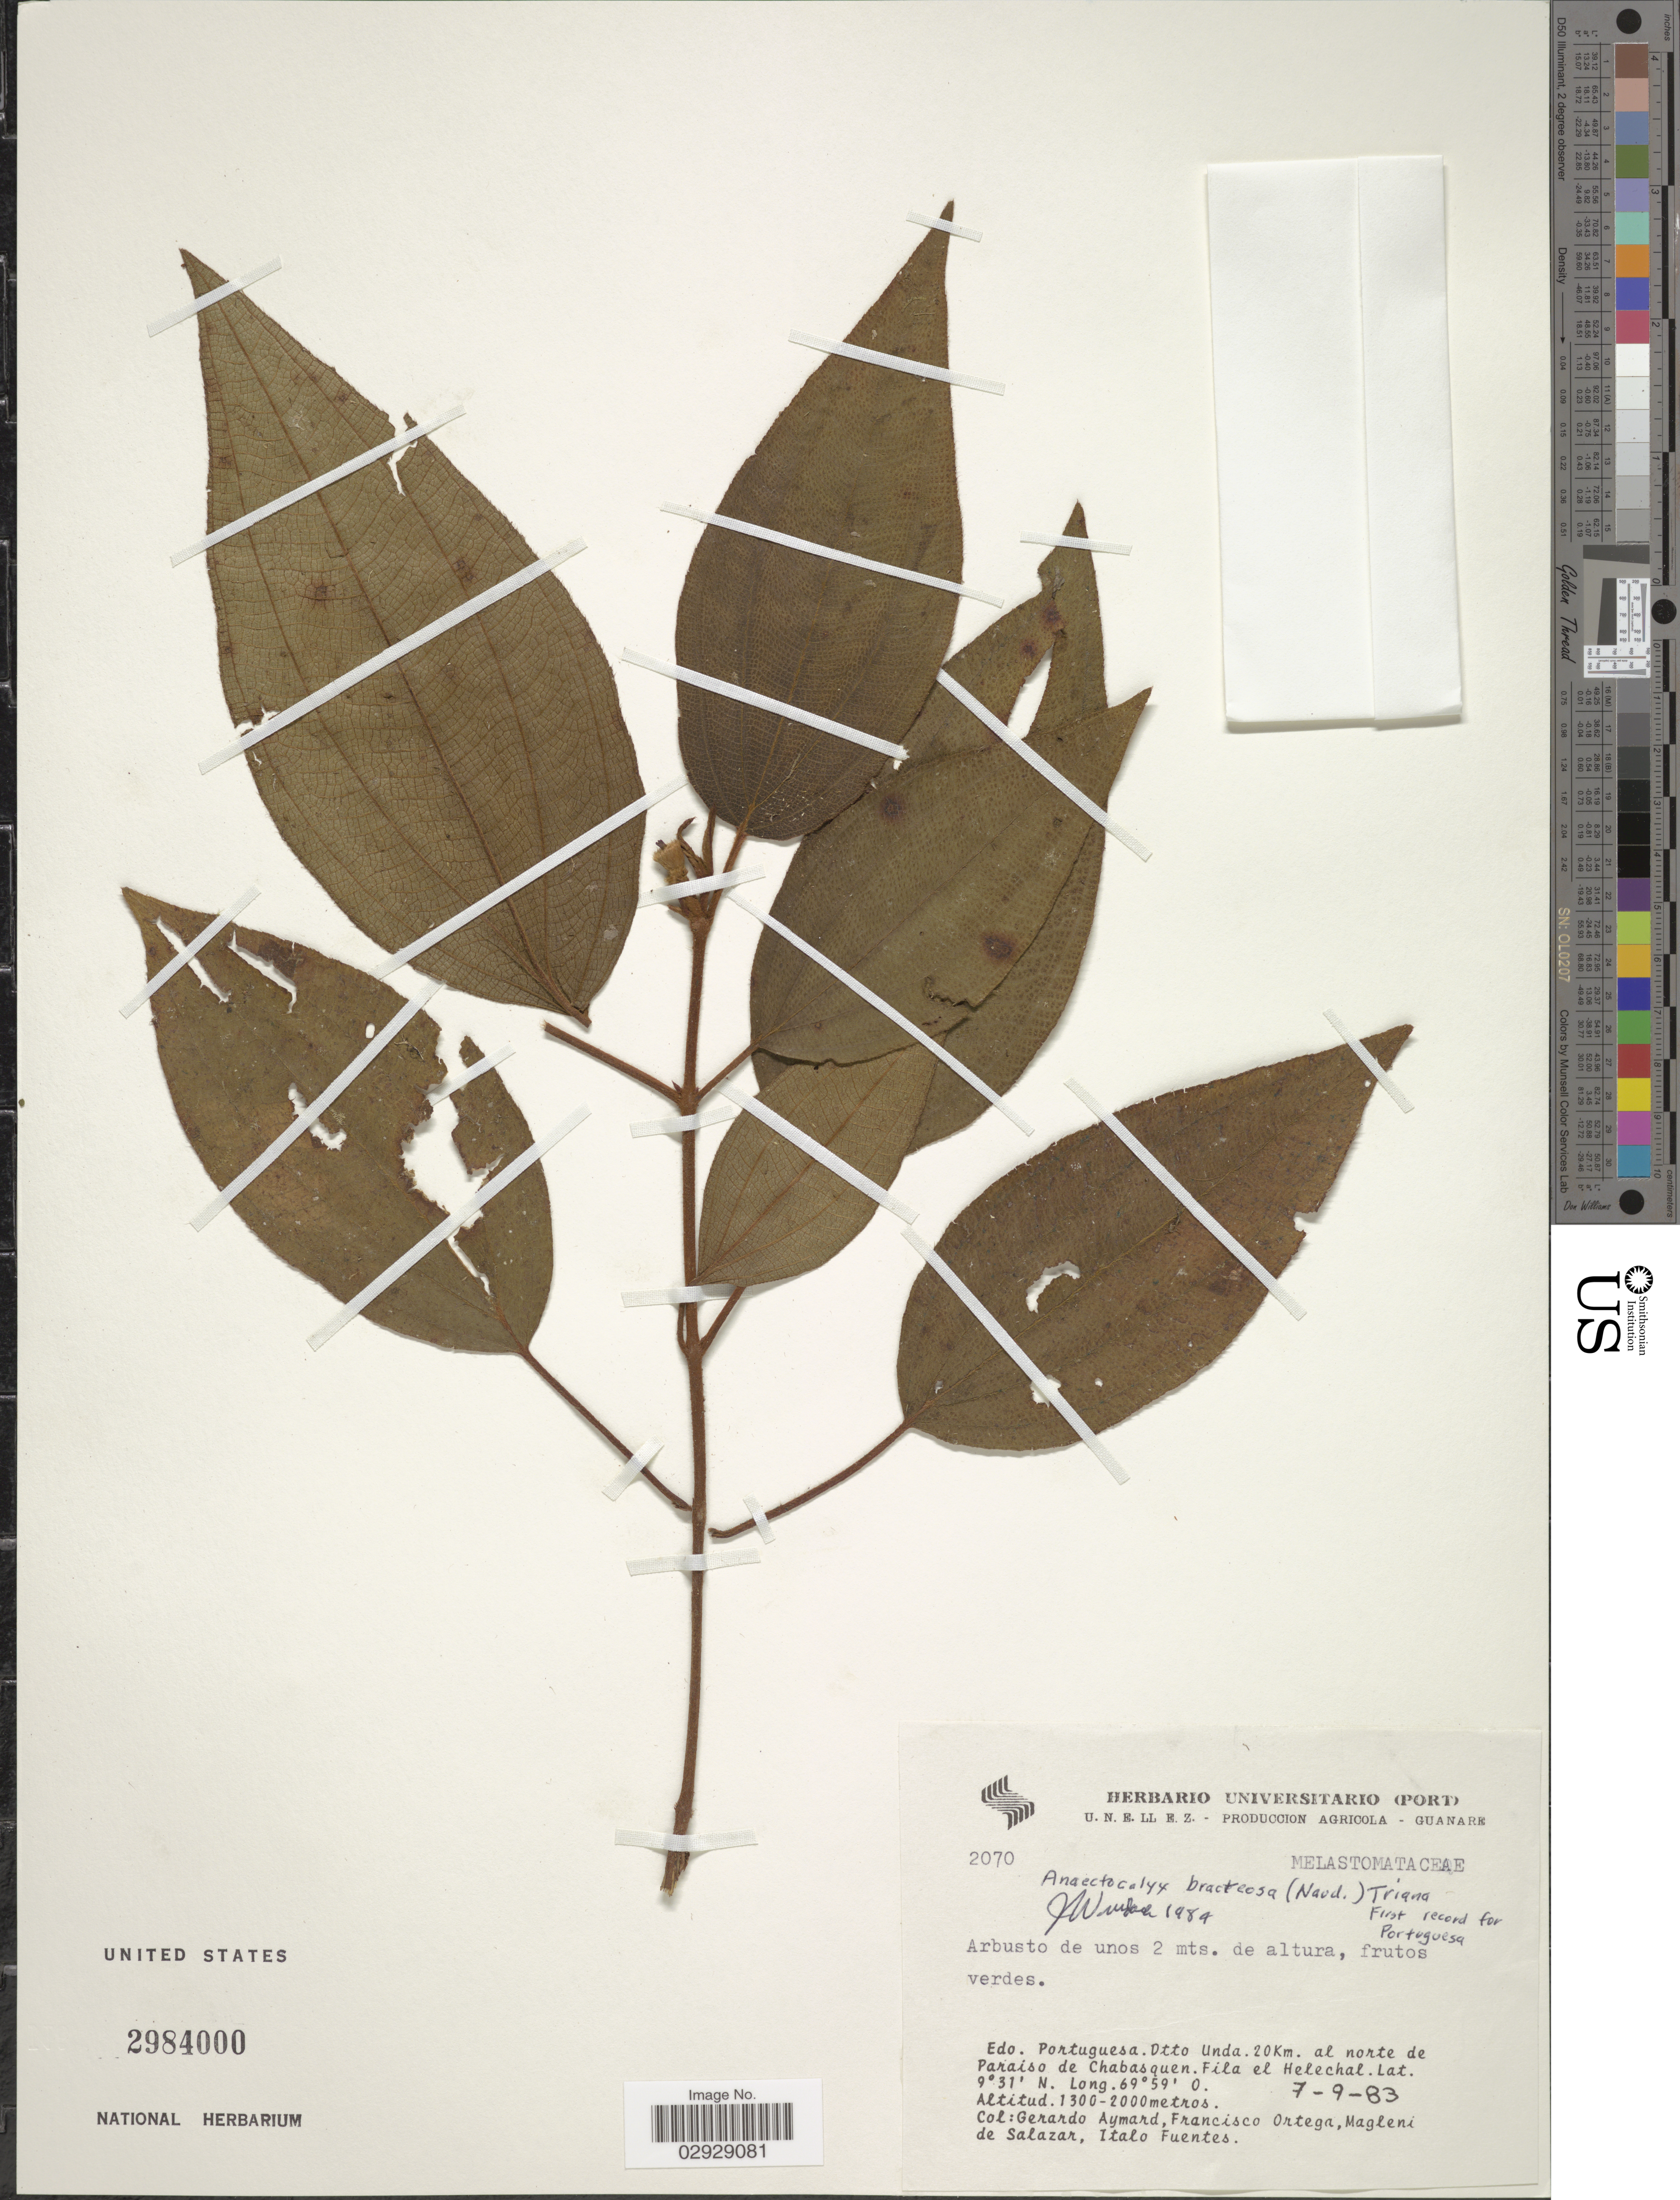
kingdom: Plantae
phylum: Tracheophyta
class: Magnoliopsida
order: Myrtales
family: Melastomataceae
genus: Anaectocalyx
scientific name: Anaectocalyx manarae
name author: Wurdack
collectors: G. A. Aymard, F. J. Ortega, M. Salazar & I. Fuentes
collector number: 2070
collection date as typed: Transcribed d/m/y: 7/9/83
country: Venezuela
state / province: Portuguesa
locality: Dtto. Unda. 20Km. al norte de Paraiso de Chabasquen. Fila el Helechal.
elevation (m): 1300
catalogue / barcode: US 2984000